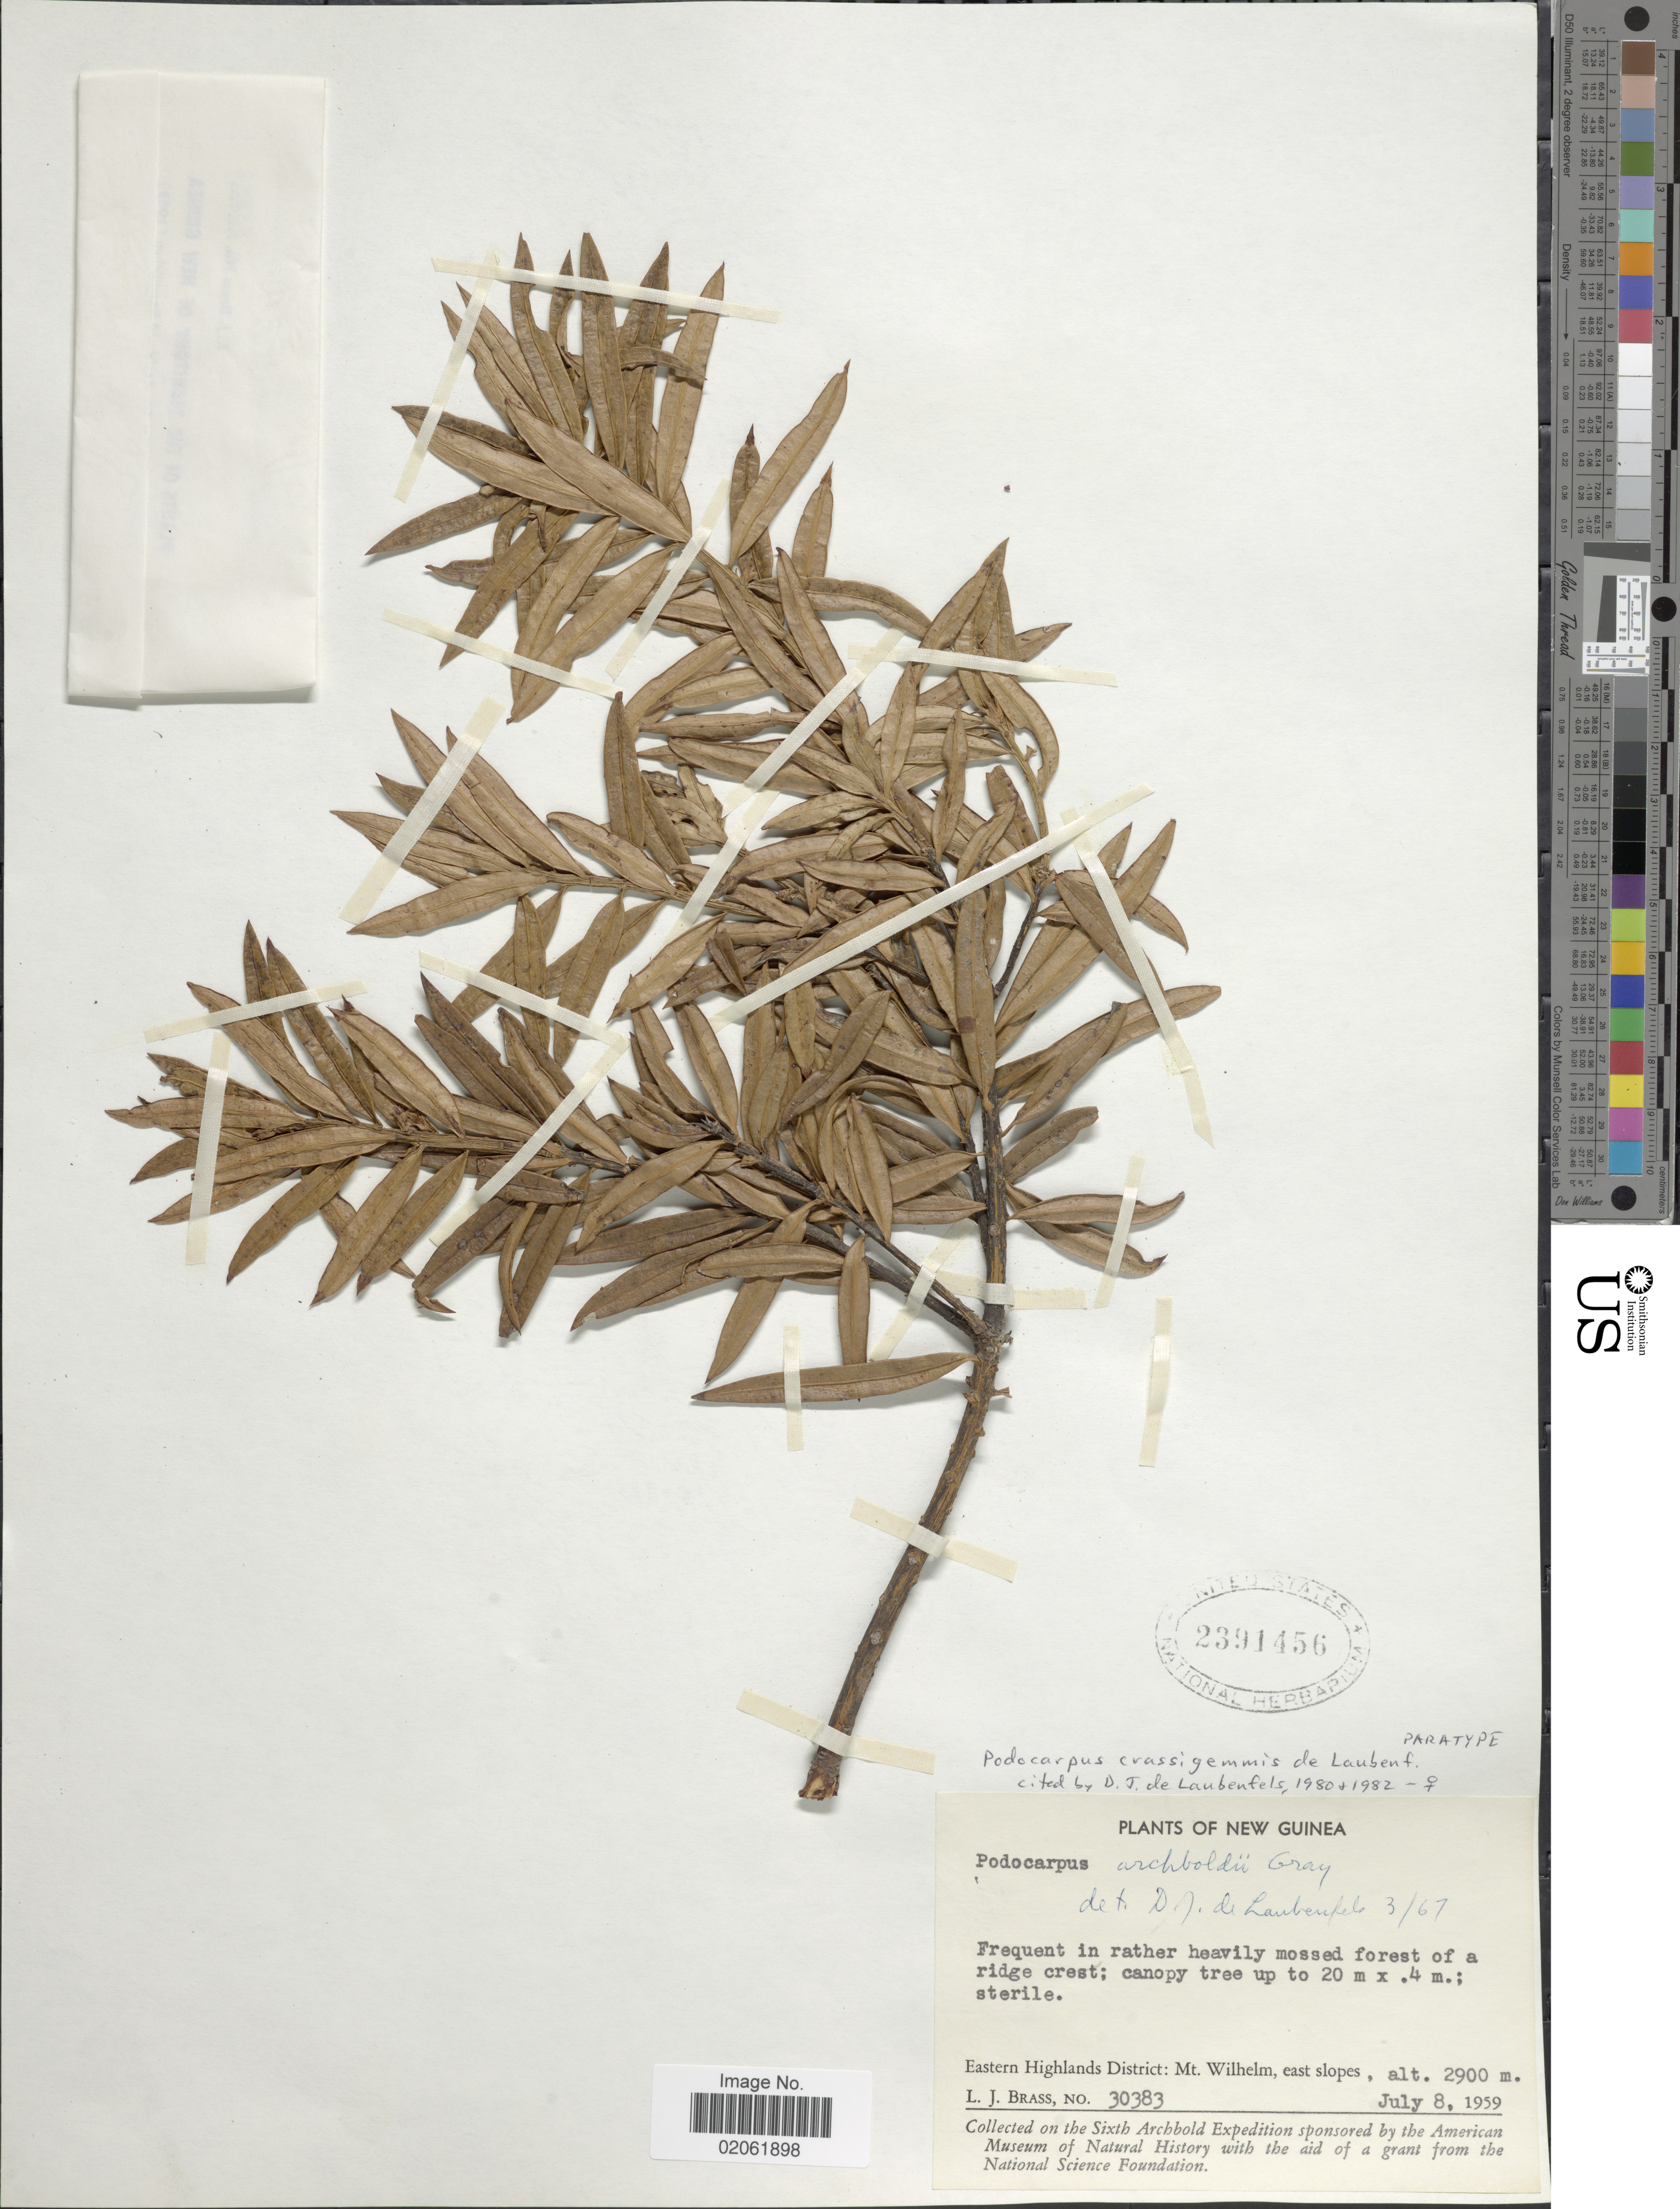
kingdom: Plantae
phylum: Tracheophyta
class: Pinopsida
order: Pinales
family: Podocarpaceae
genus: Podocarpus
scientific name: Podocarpus crassigemmis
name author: de Laub.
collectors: L. J. Brass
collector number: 30383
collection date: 1959-07-08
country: Papua New Guinea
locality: New Guinea, Eastern Highlands District: Mt. Wilhelm, east slopes.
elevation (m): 2900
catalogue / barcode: US 2391456